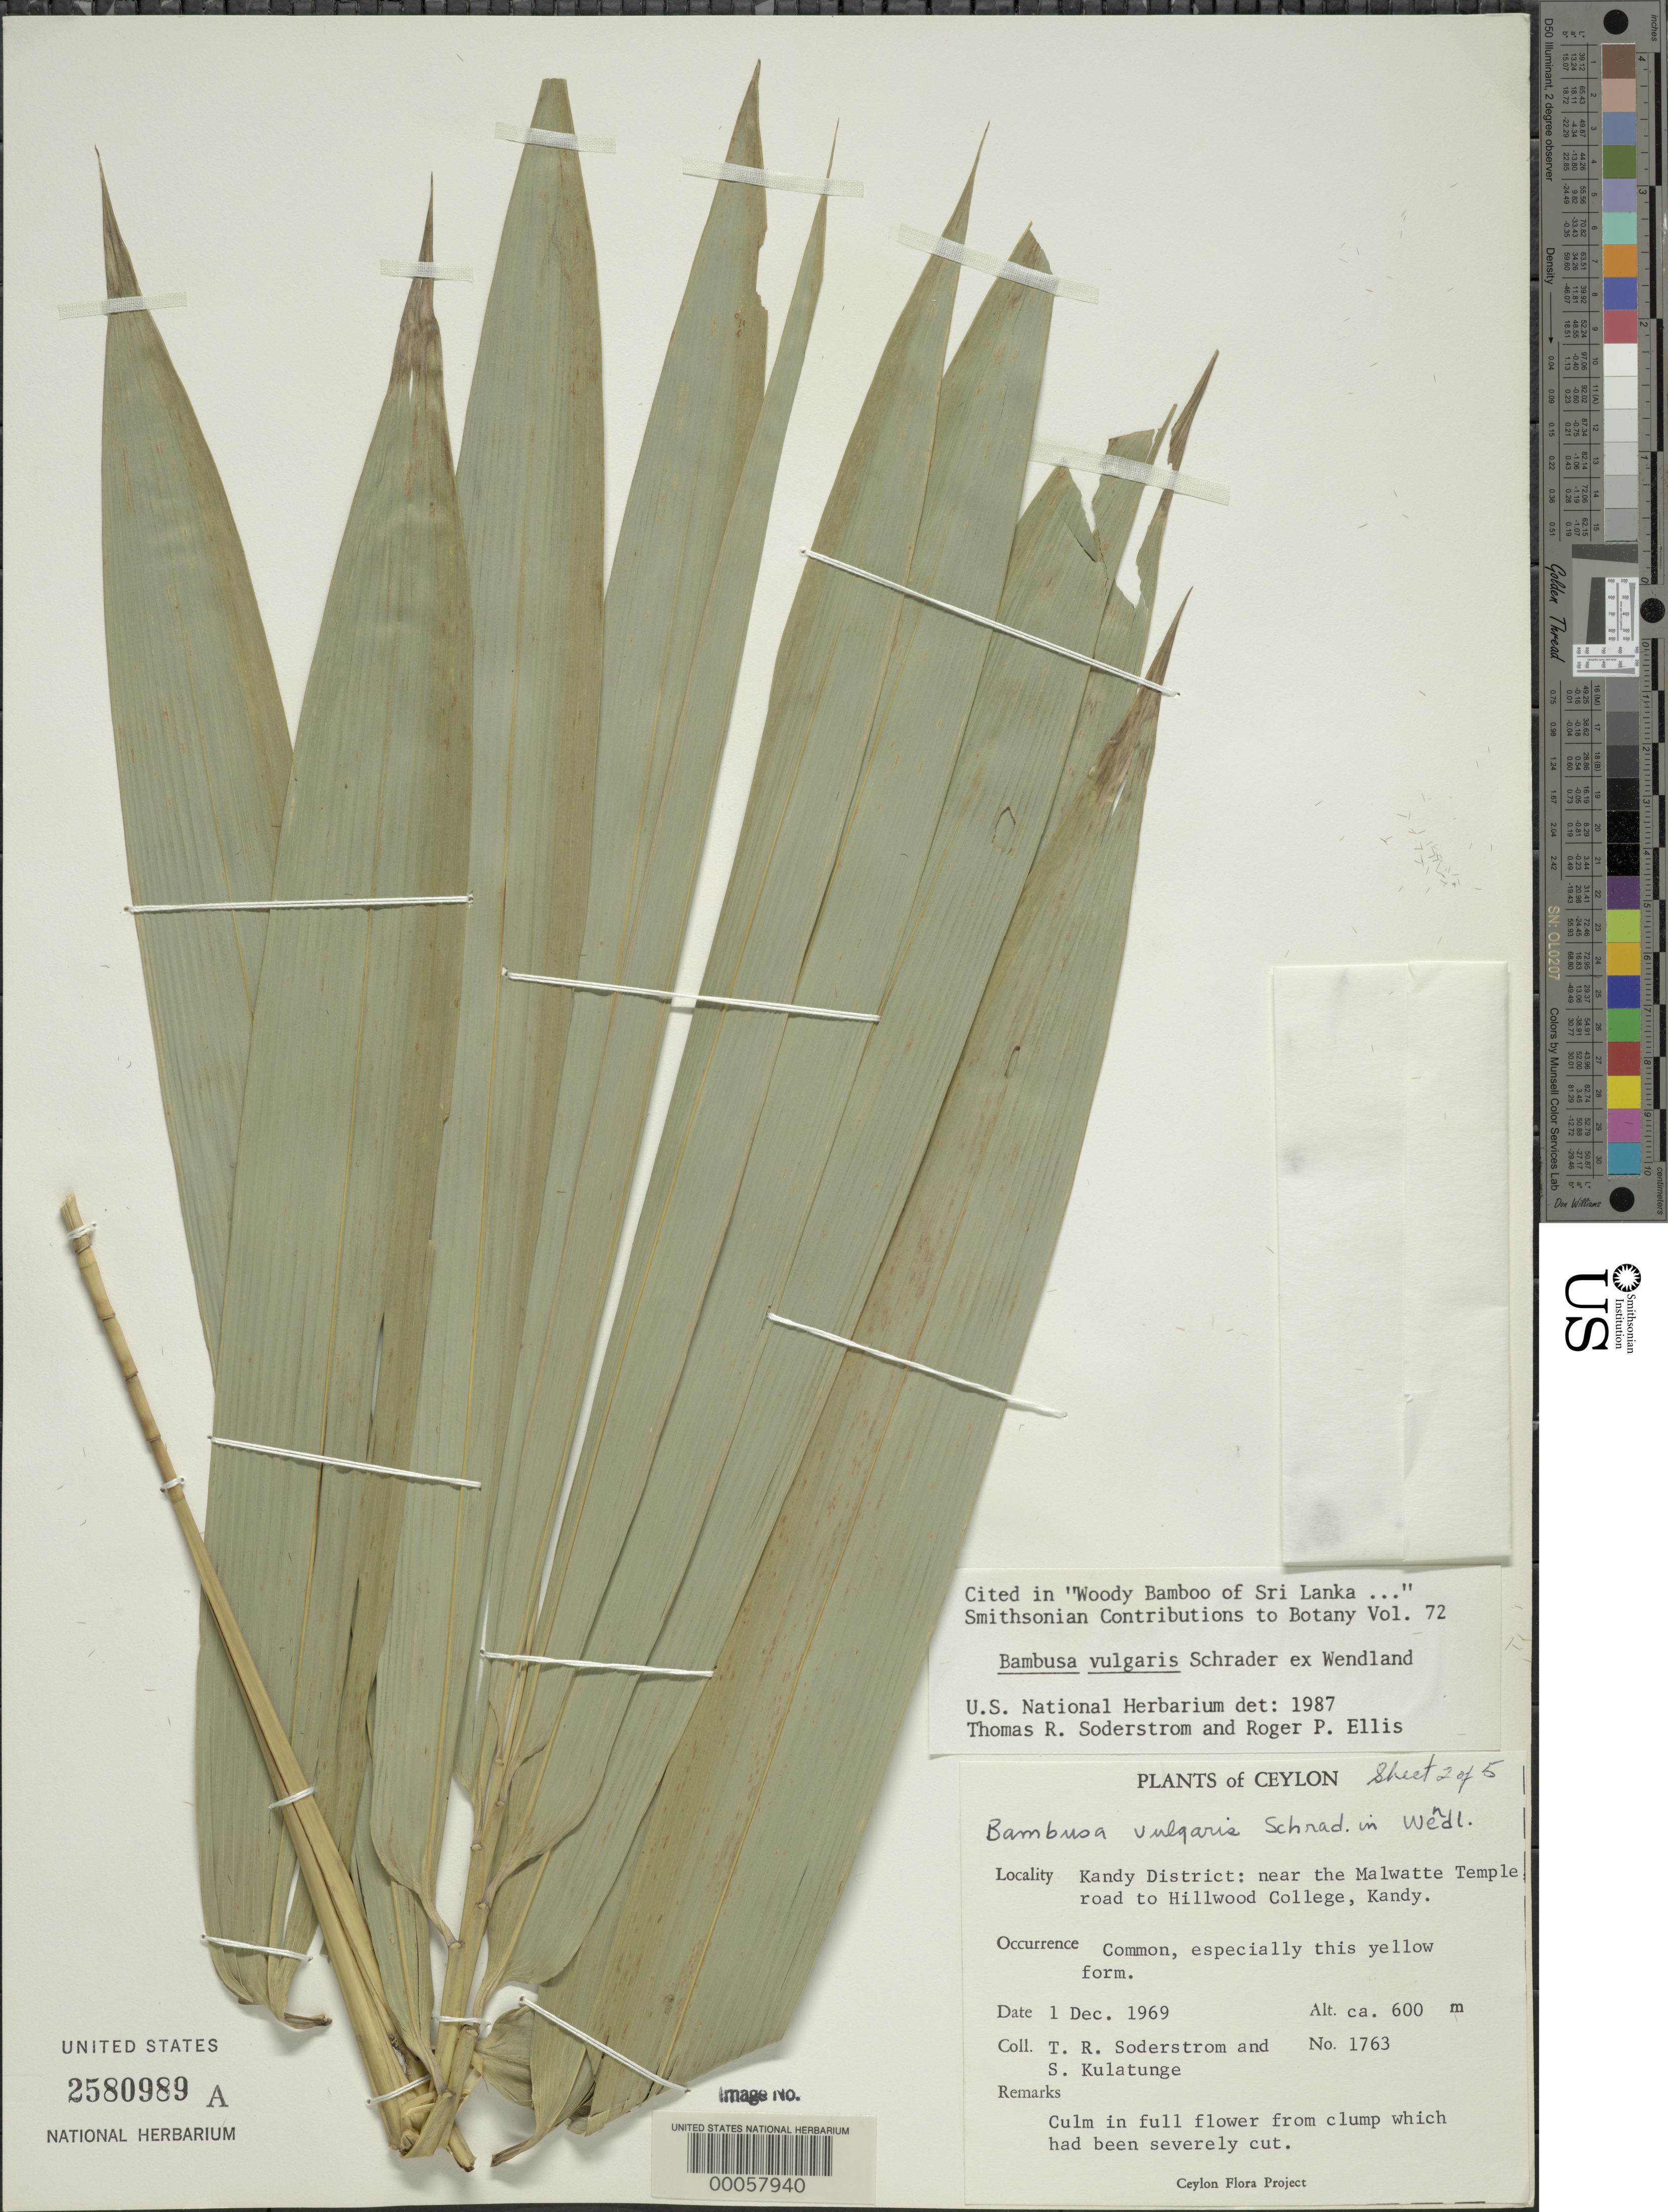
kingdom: Plantae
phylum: Tracheophyta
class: Liliopsida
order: Poales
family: Poaceae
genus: Bambusa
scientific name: Bambusa vulgaris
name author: Schrad. ex J.C. Wendl.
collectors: T. R. Soderstrom & S. Kulatunge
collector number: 1763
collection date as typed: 01 Dec 1969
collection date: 1969-12-01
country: Sri Lanka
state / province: Central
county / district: Kandy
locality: Near the malwatte temple road to hillwood college, kandy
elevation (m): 600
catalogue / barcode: US 2580989A